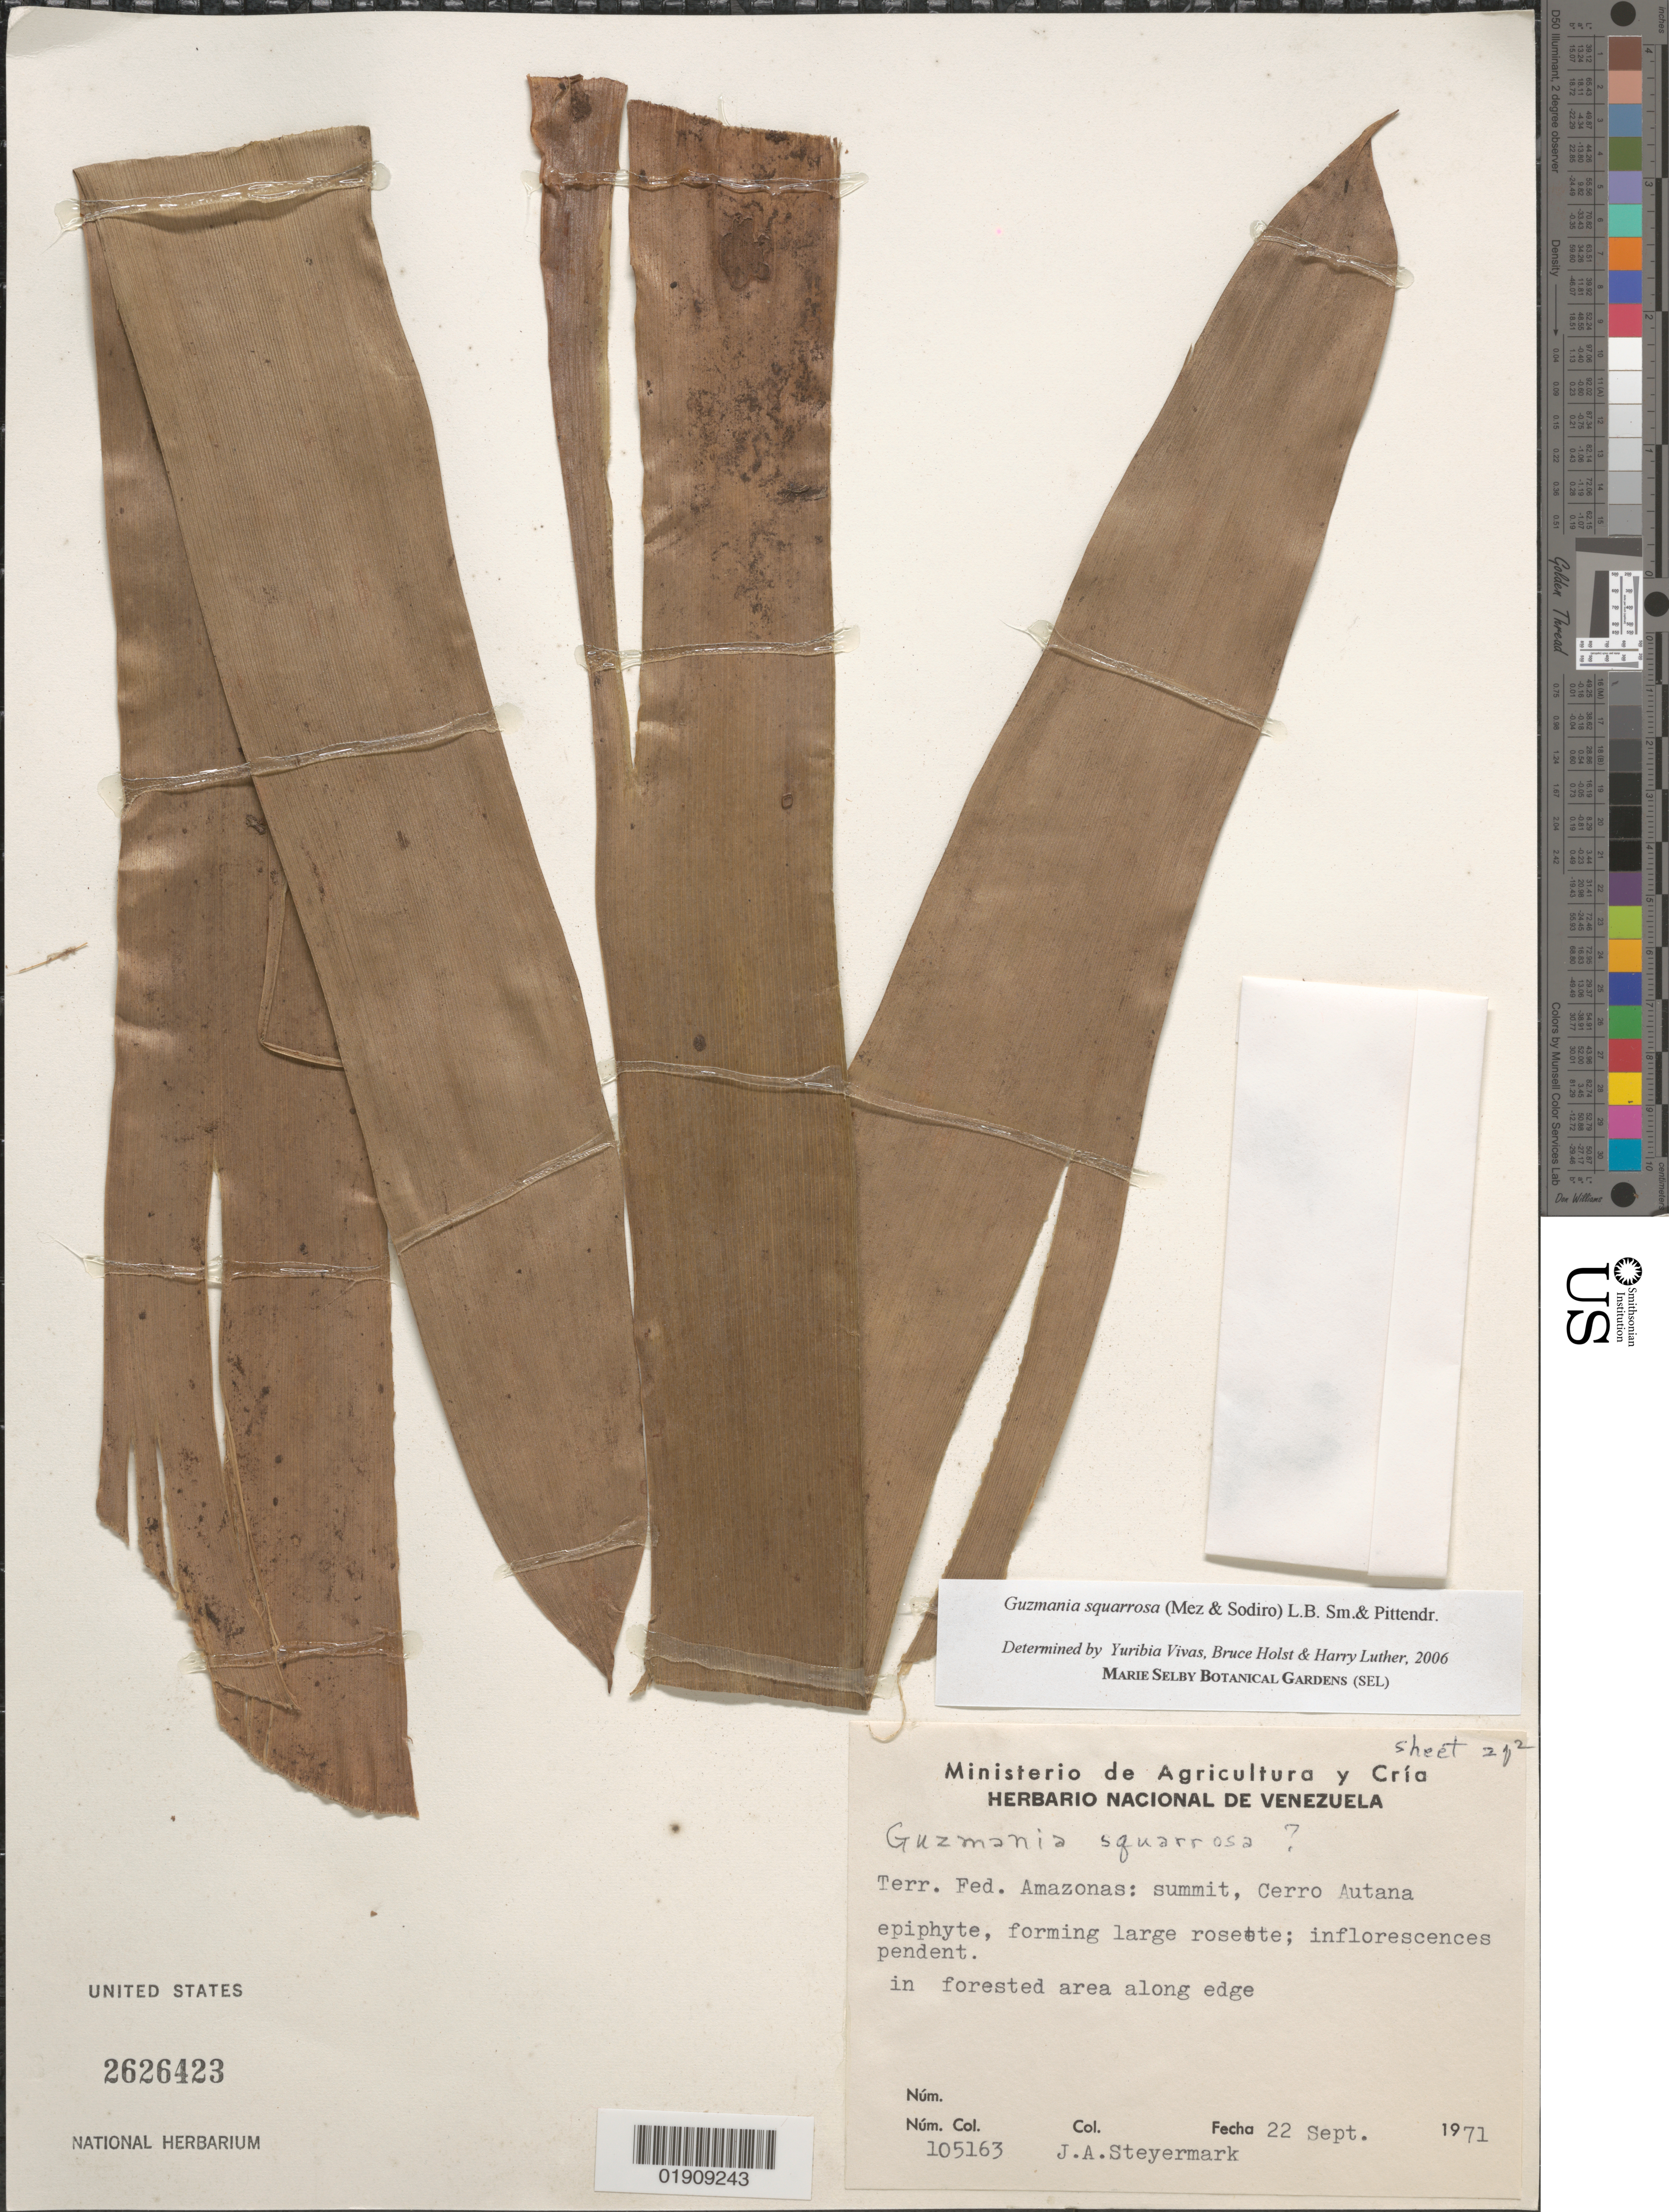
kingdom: Plantae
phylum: Tracheophyta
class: Liliopsida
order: Poales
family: Bromeliaceae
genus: Guzmania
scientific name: Guzmania squarrosa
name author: (Mez & Sodiro) L.B. Sm. & Pittendr.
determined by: Vivas, Yuribia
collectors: J. Steyermark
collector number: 105163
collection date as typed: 20 Sep 1971 to 22 Sep 1971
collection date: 1971-09-20/1971-09-22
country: Venezuela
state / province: Amazonas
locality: Cumbre del Cerro Autana.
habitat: sabana y afloramientos expuestos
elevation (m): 1230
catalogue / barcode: US 2626423